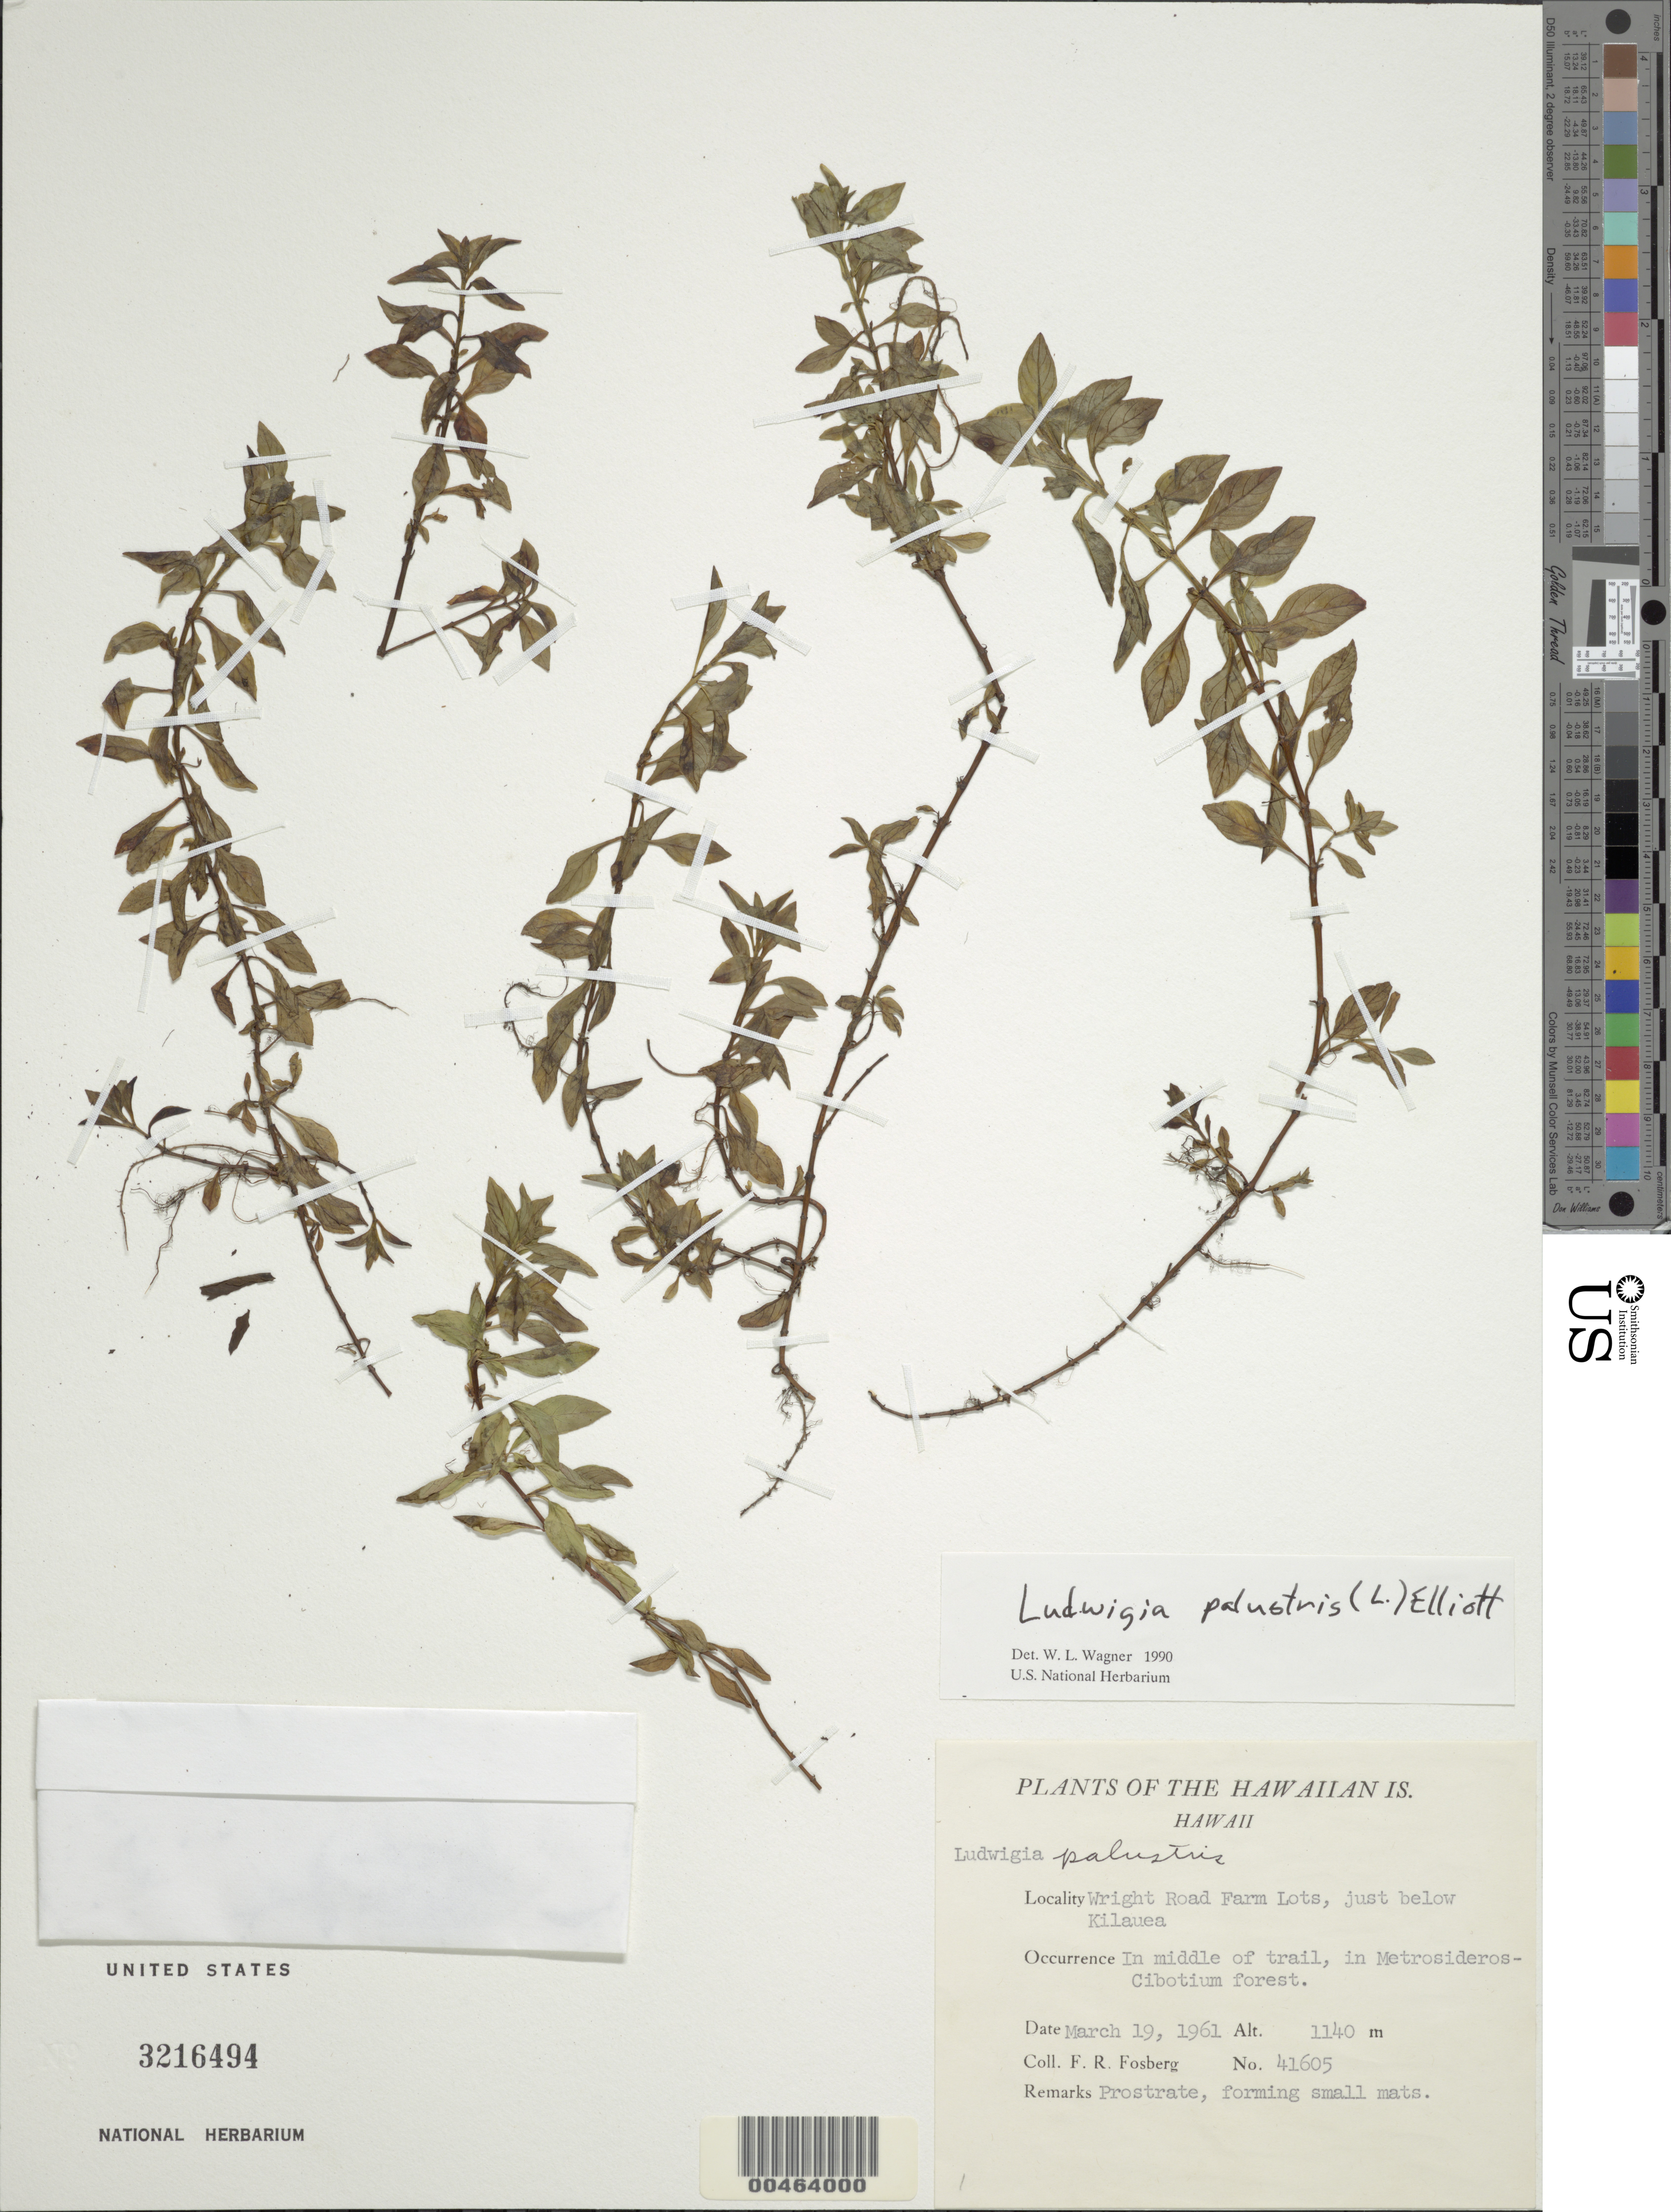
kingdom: Plantae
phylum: Tracheophyta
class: Magnoliopsida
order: Myrtales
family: Onagraceae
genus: Ludwigia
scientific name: Ludwigia palustris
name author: (L.) Elliott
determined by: Wagner, W. L., (BOT), Smithsonian Institution - National Museum of Natural History (UNITED STATES)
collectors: F. R. Fosberg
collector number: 41605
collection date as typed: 19 Mar 1961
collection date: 1961-03-19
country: United States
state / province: Hawaii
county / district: Hawaii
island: Hawaii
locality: Wright Road Farm Lots, just below Kilauea.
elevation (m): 1140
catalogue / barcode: US 3216494